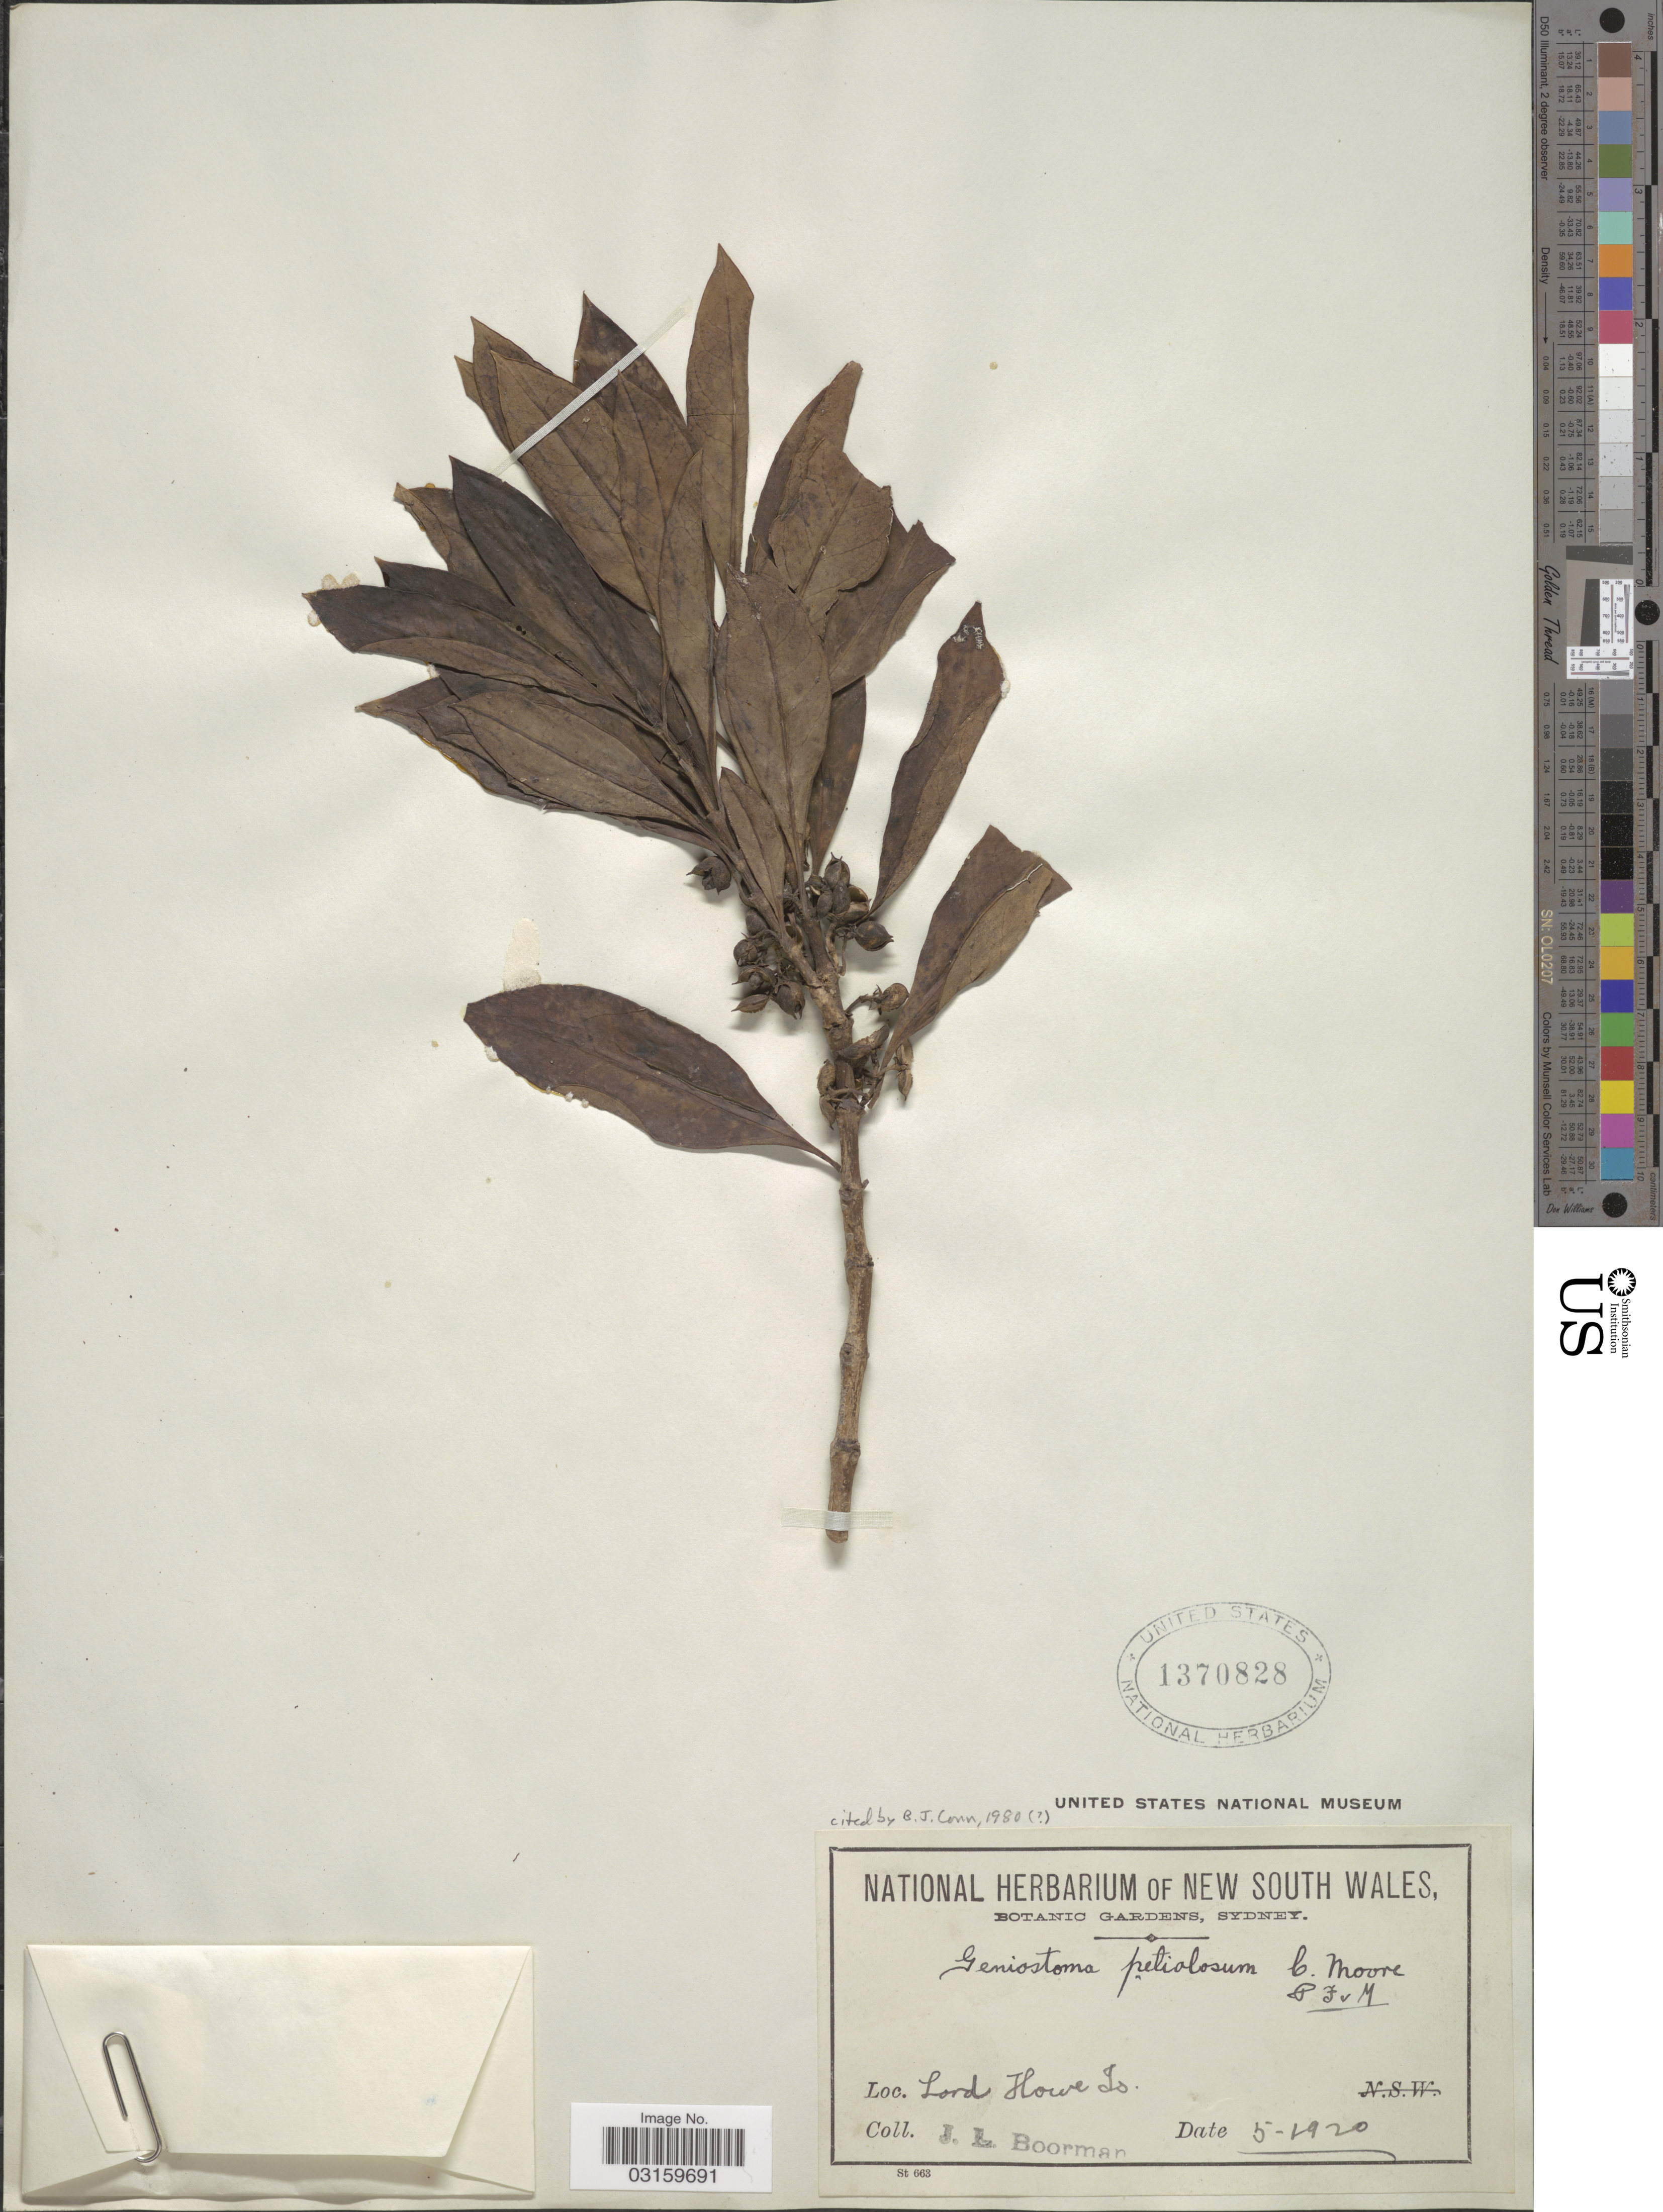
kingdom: Plantae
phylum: Tracheophyta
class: Magnoliopsida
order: Gentianales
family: Loganiaceae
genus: Geniostoma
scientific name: Geniostoma petiolosum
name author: C. Moore & F. Muell.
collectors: J. Boorman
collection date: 1920-05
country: Australia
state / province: New South Wales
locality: Lord Howe Is.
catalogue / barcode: US 1370828